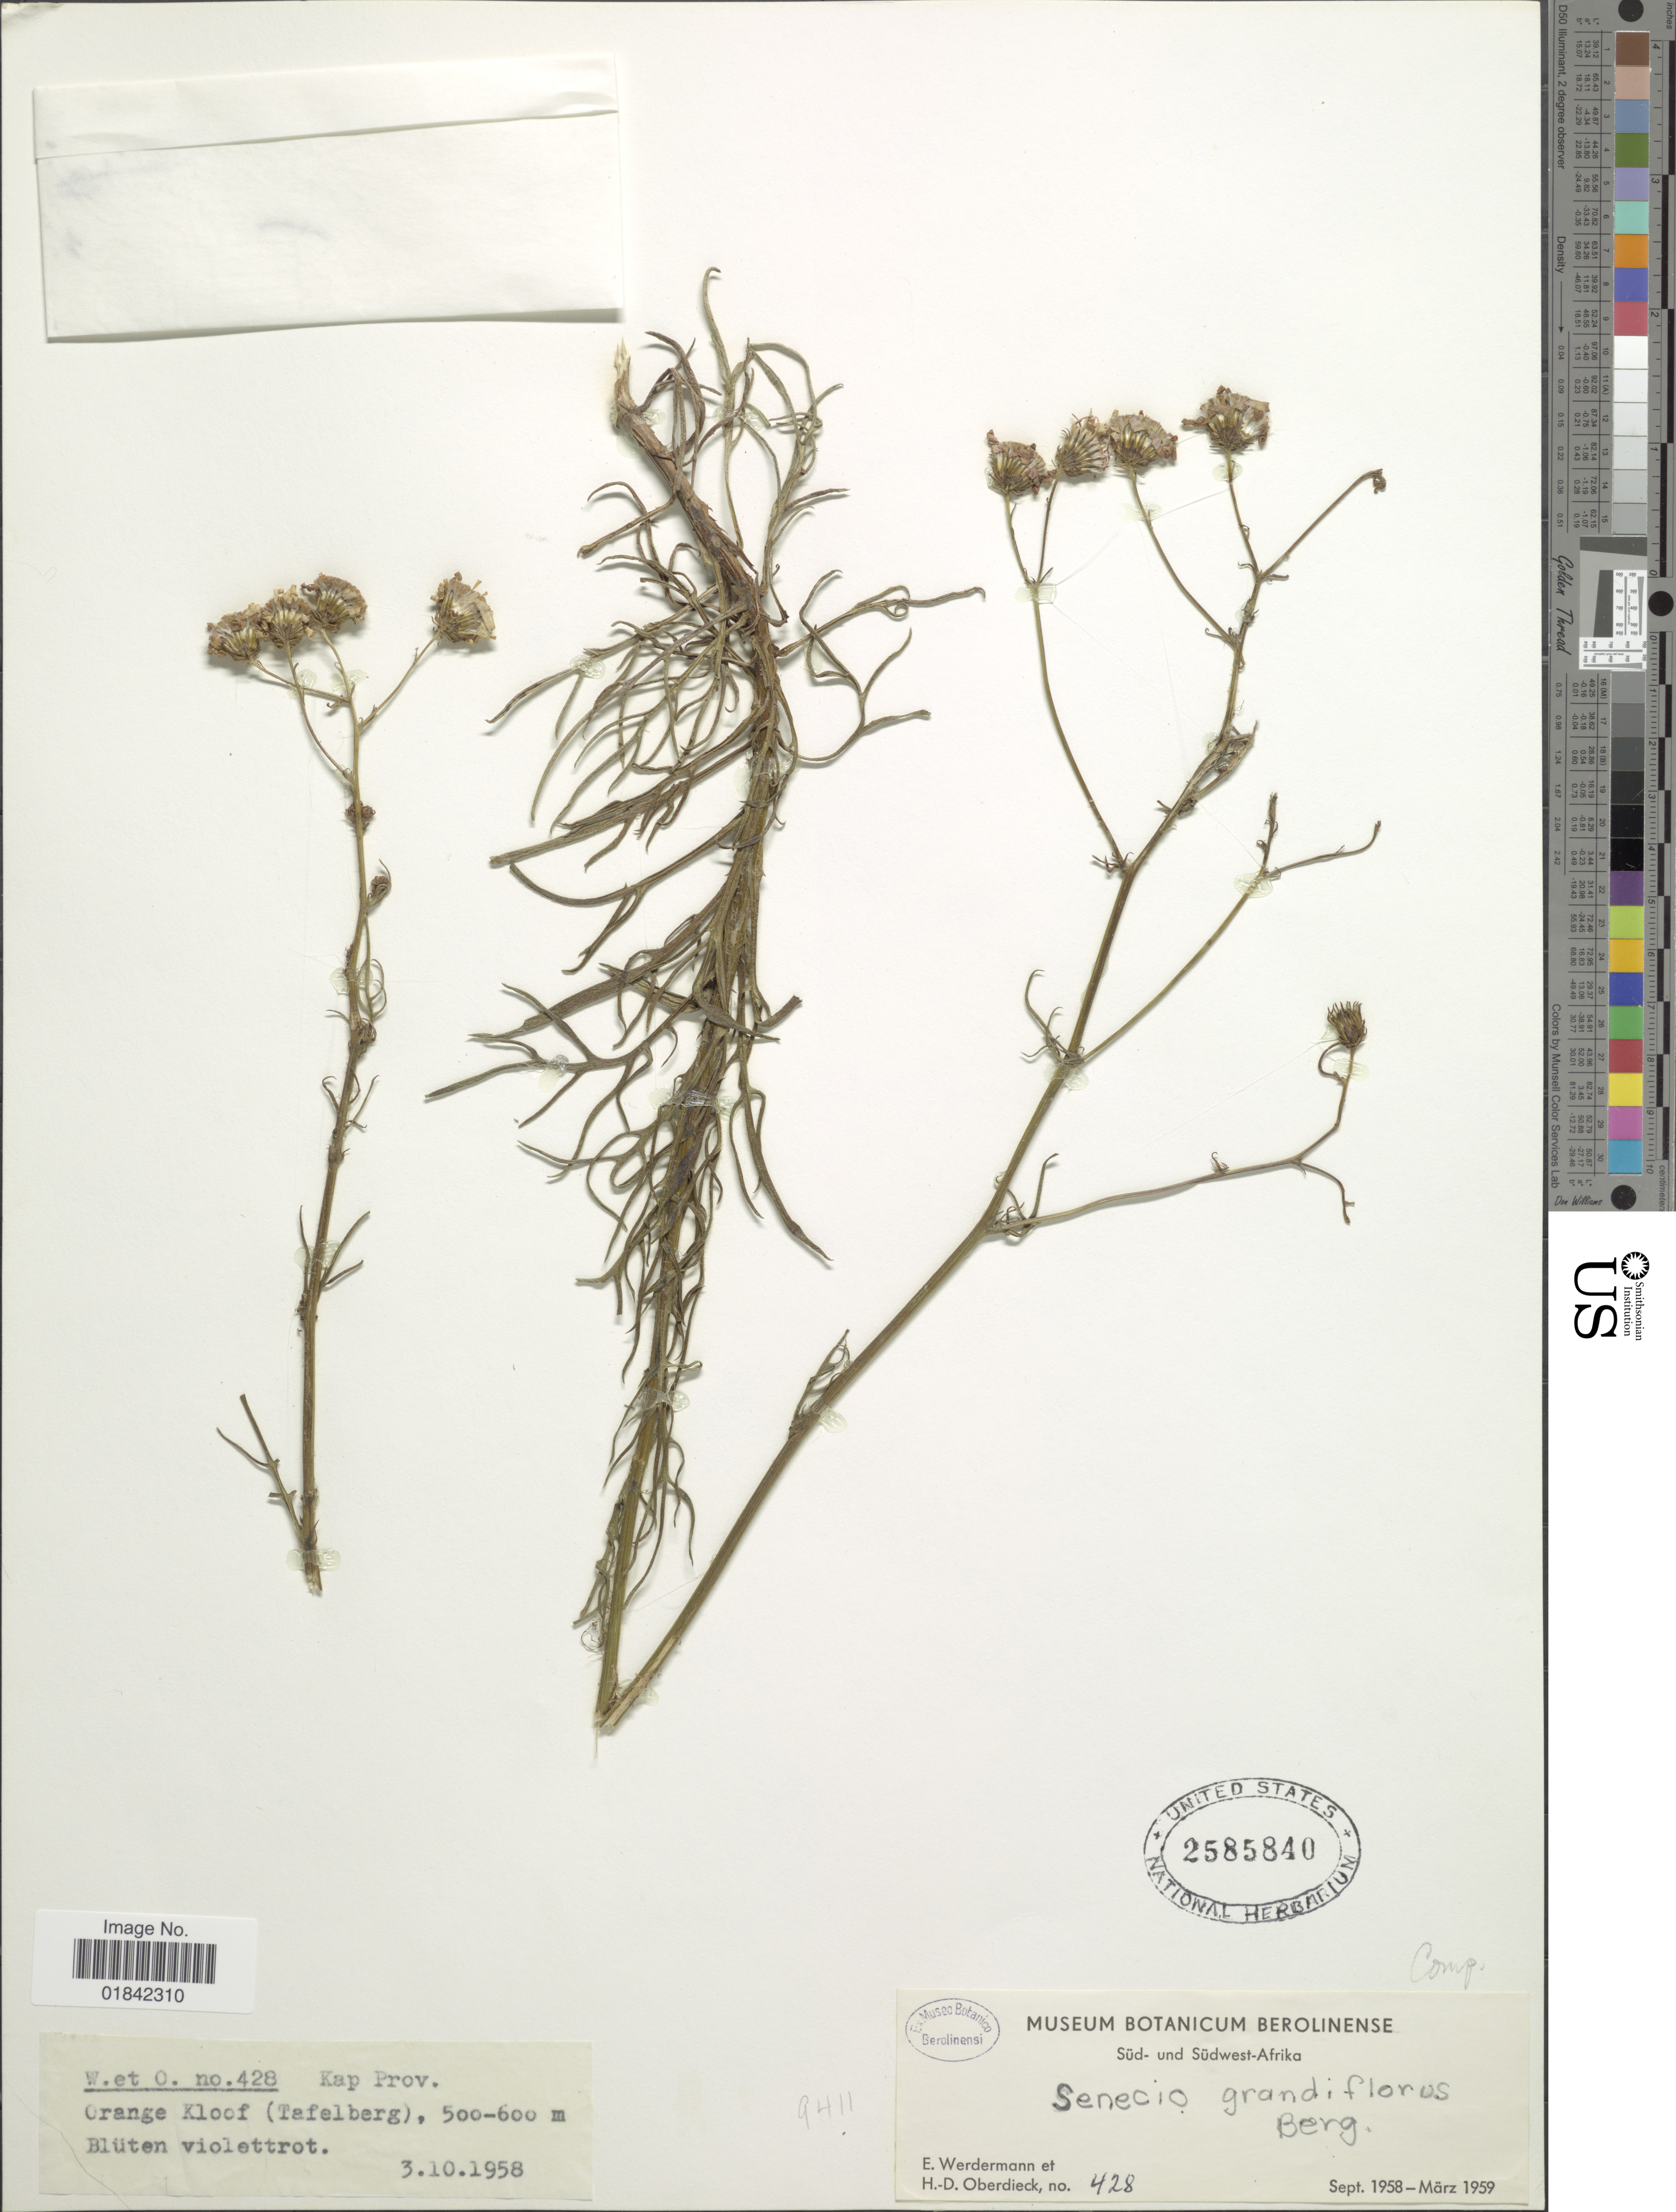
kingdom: Plantae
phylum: Tracheophyta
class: Magnoliopsida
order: Asterales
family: Asteraceae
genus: Senecio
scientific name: Senecio grandiflorus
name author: (DC.) N. Jacobsen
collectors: E. Werdermann & H. Oberdieck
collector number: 428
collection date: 1958-09/1959-03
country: South Africa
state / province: Western Cape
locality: Kap Prov., Orange Kloof (Tafelberg) Bluten violettrot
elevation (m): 500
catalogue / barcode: US 2585840